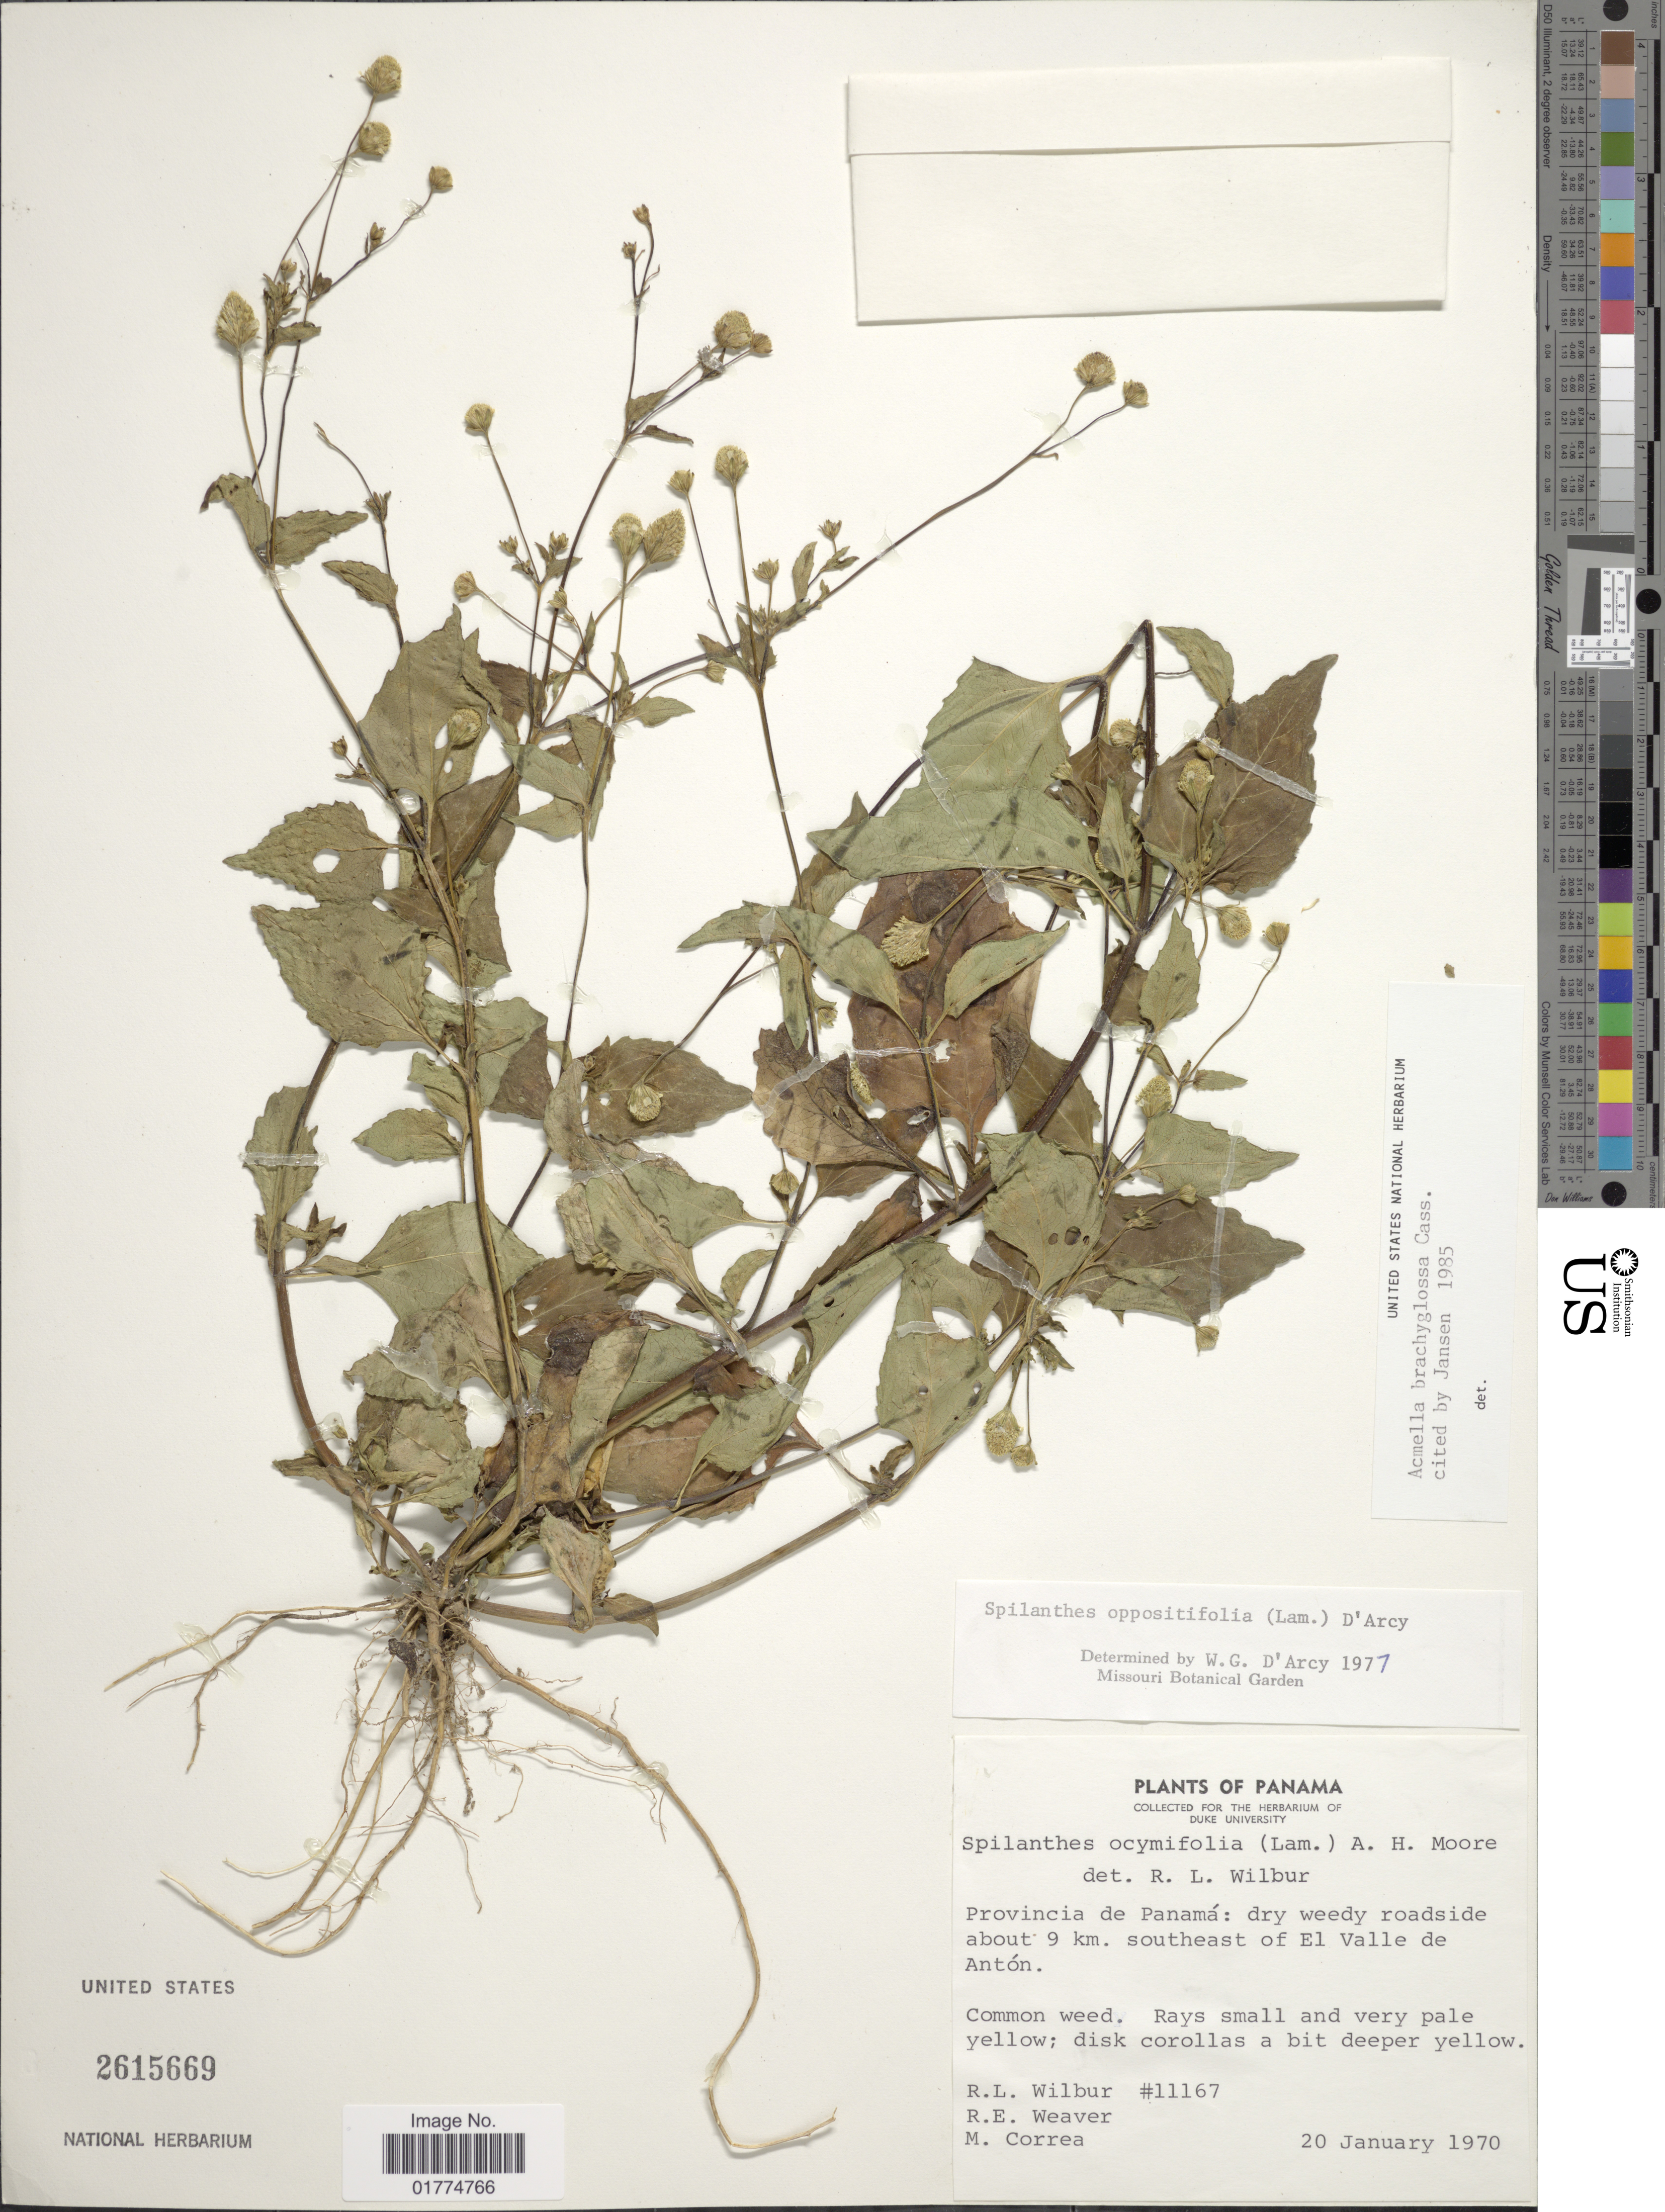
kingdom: Plantae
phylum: Tracheophyta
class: Magnoliopsida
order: Asterales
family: Asteraceae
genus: Acmella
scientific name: Acmella brachyglossa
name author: Cass.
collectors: R. L. Wilbur, R. E. Weaver & M. Correa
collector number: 11167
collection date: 1970-01-20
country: Panama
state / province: Panamá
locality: About 9 km. southeast of El Valle de Antón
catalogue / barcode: US 2615669